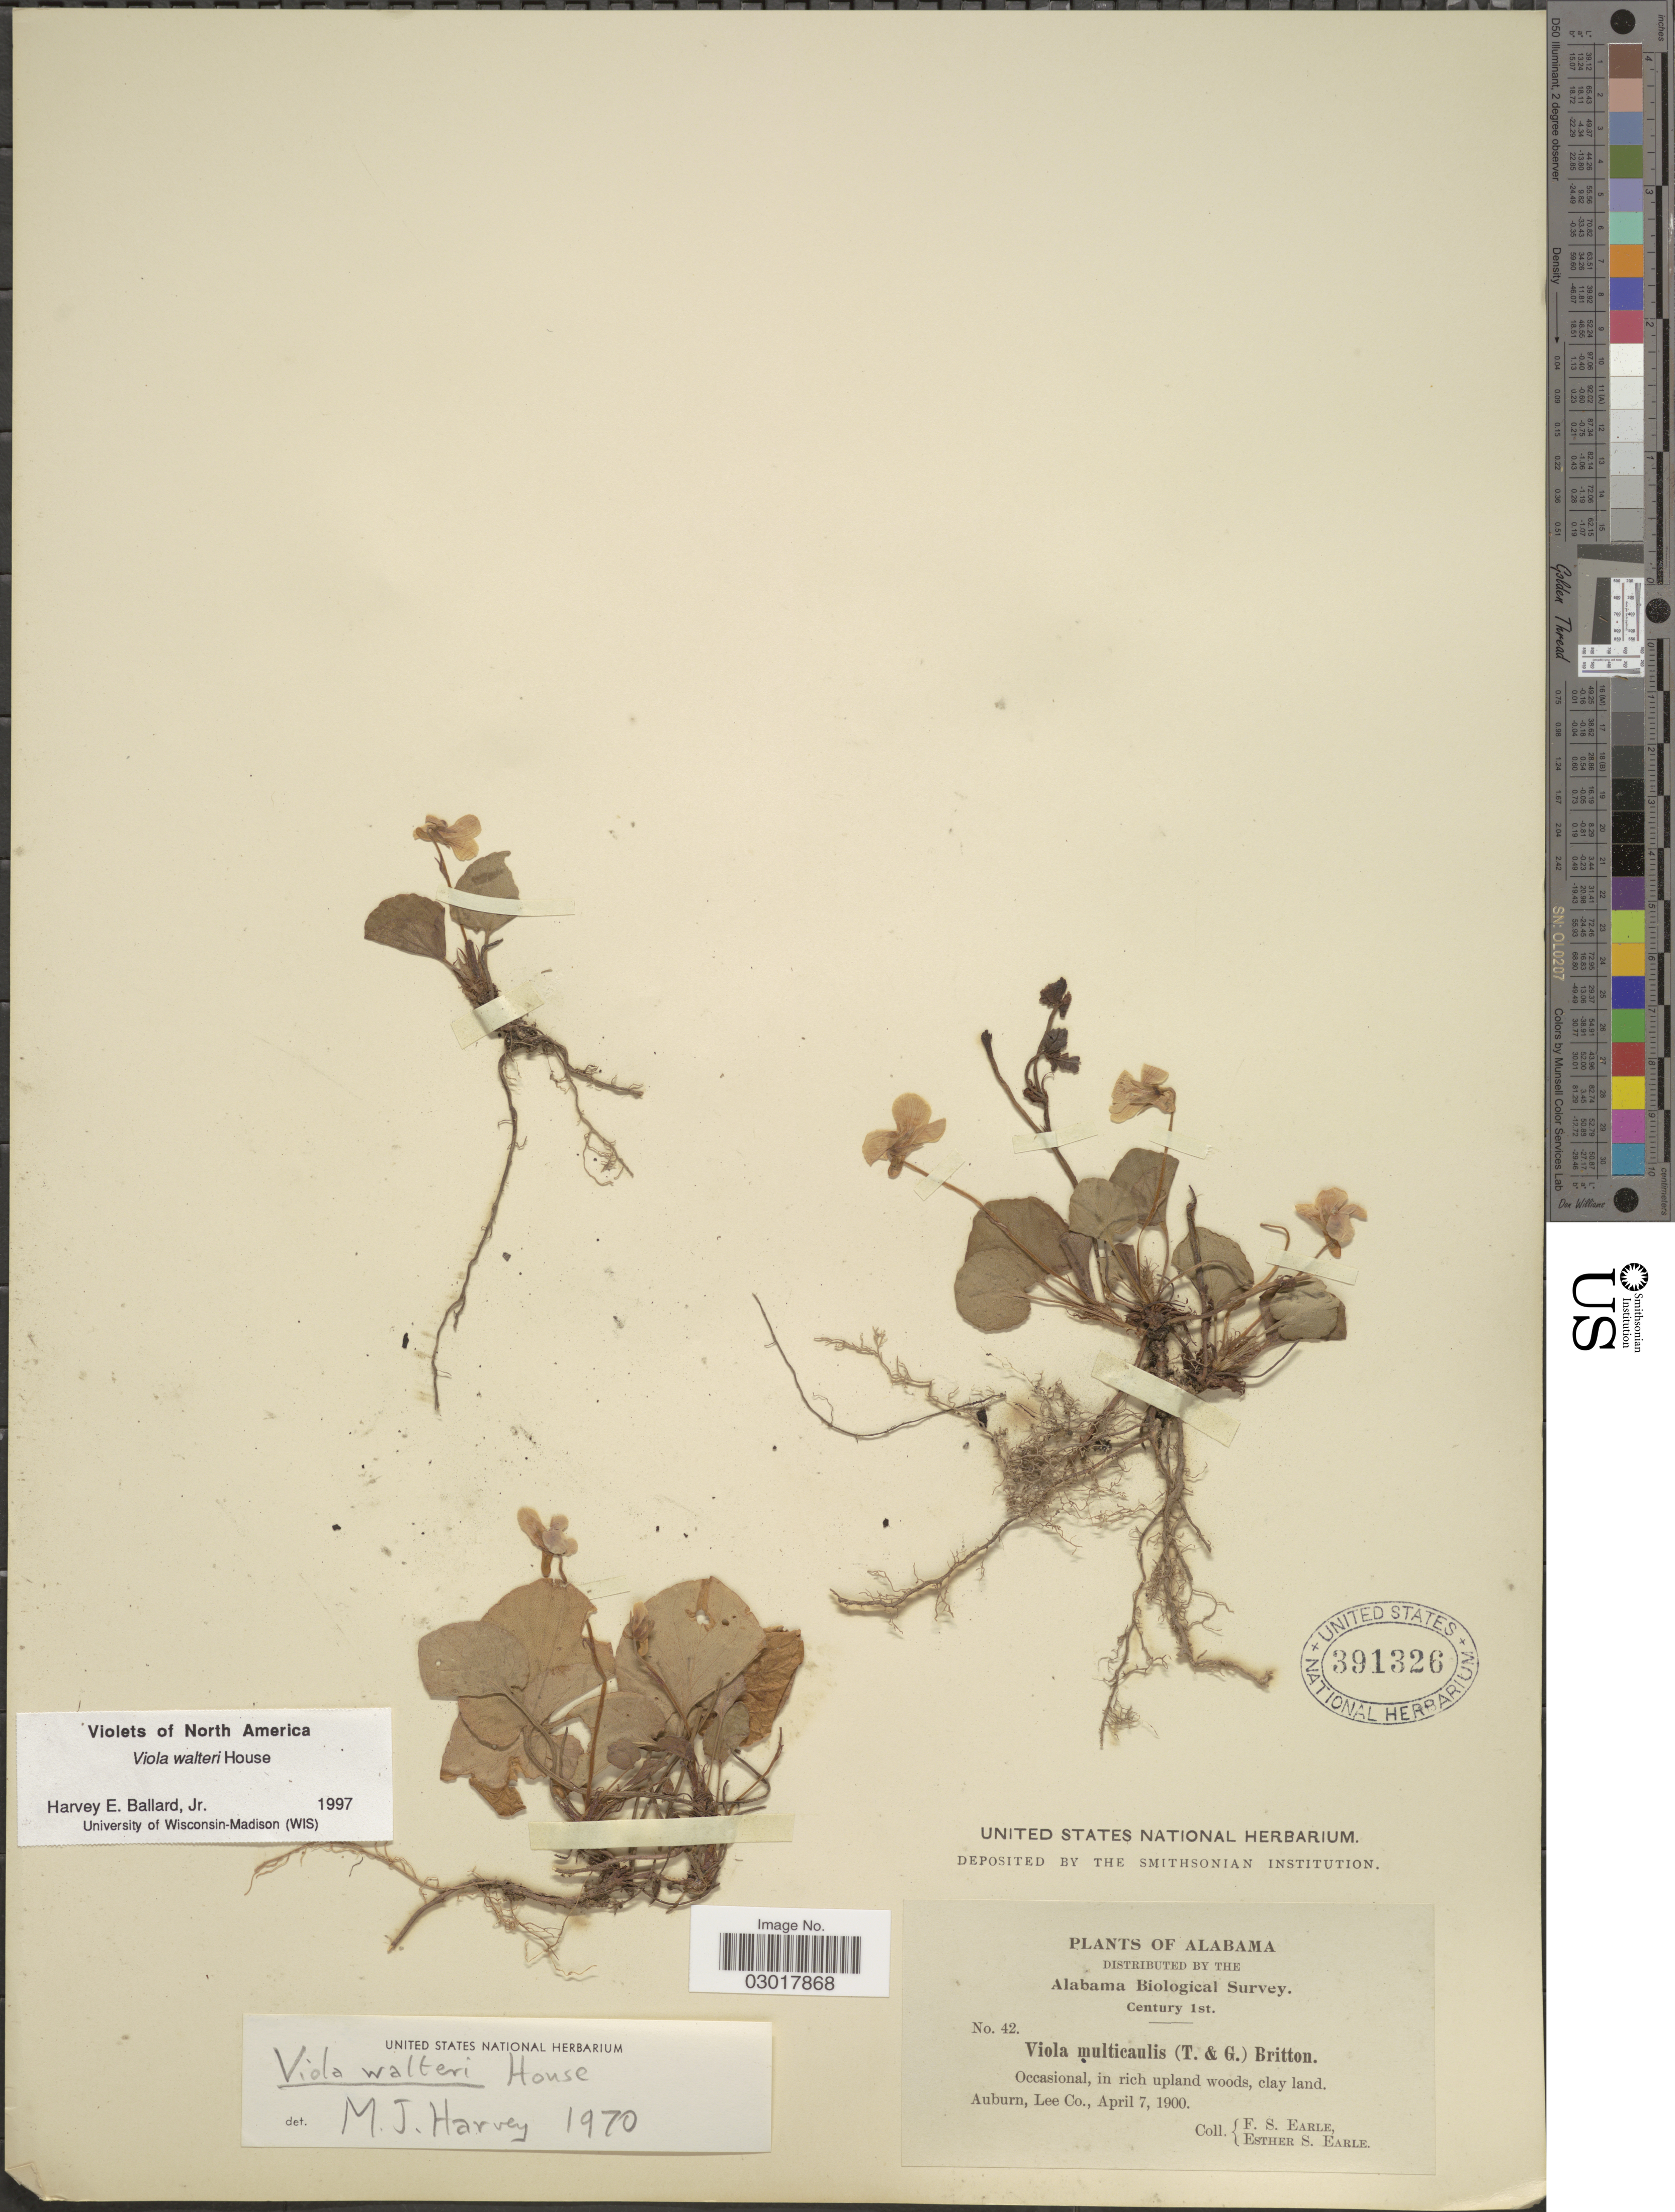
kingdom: Plantae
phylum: Tracheophyta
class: Magnoliopsida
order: Malpighiales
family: Violaceae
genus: Viola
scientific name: Viola walteri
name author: House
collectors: F. S. Earle & E. S. Earle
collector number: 42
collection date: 1900-04-07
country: United States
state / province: Alabama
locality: Auburn, Lee Co.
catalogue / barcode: US 391326